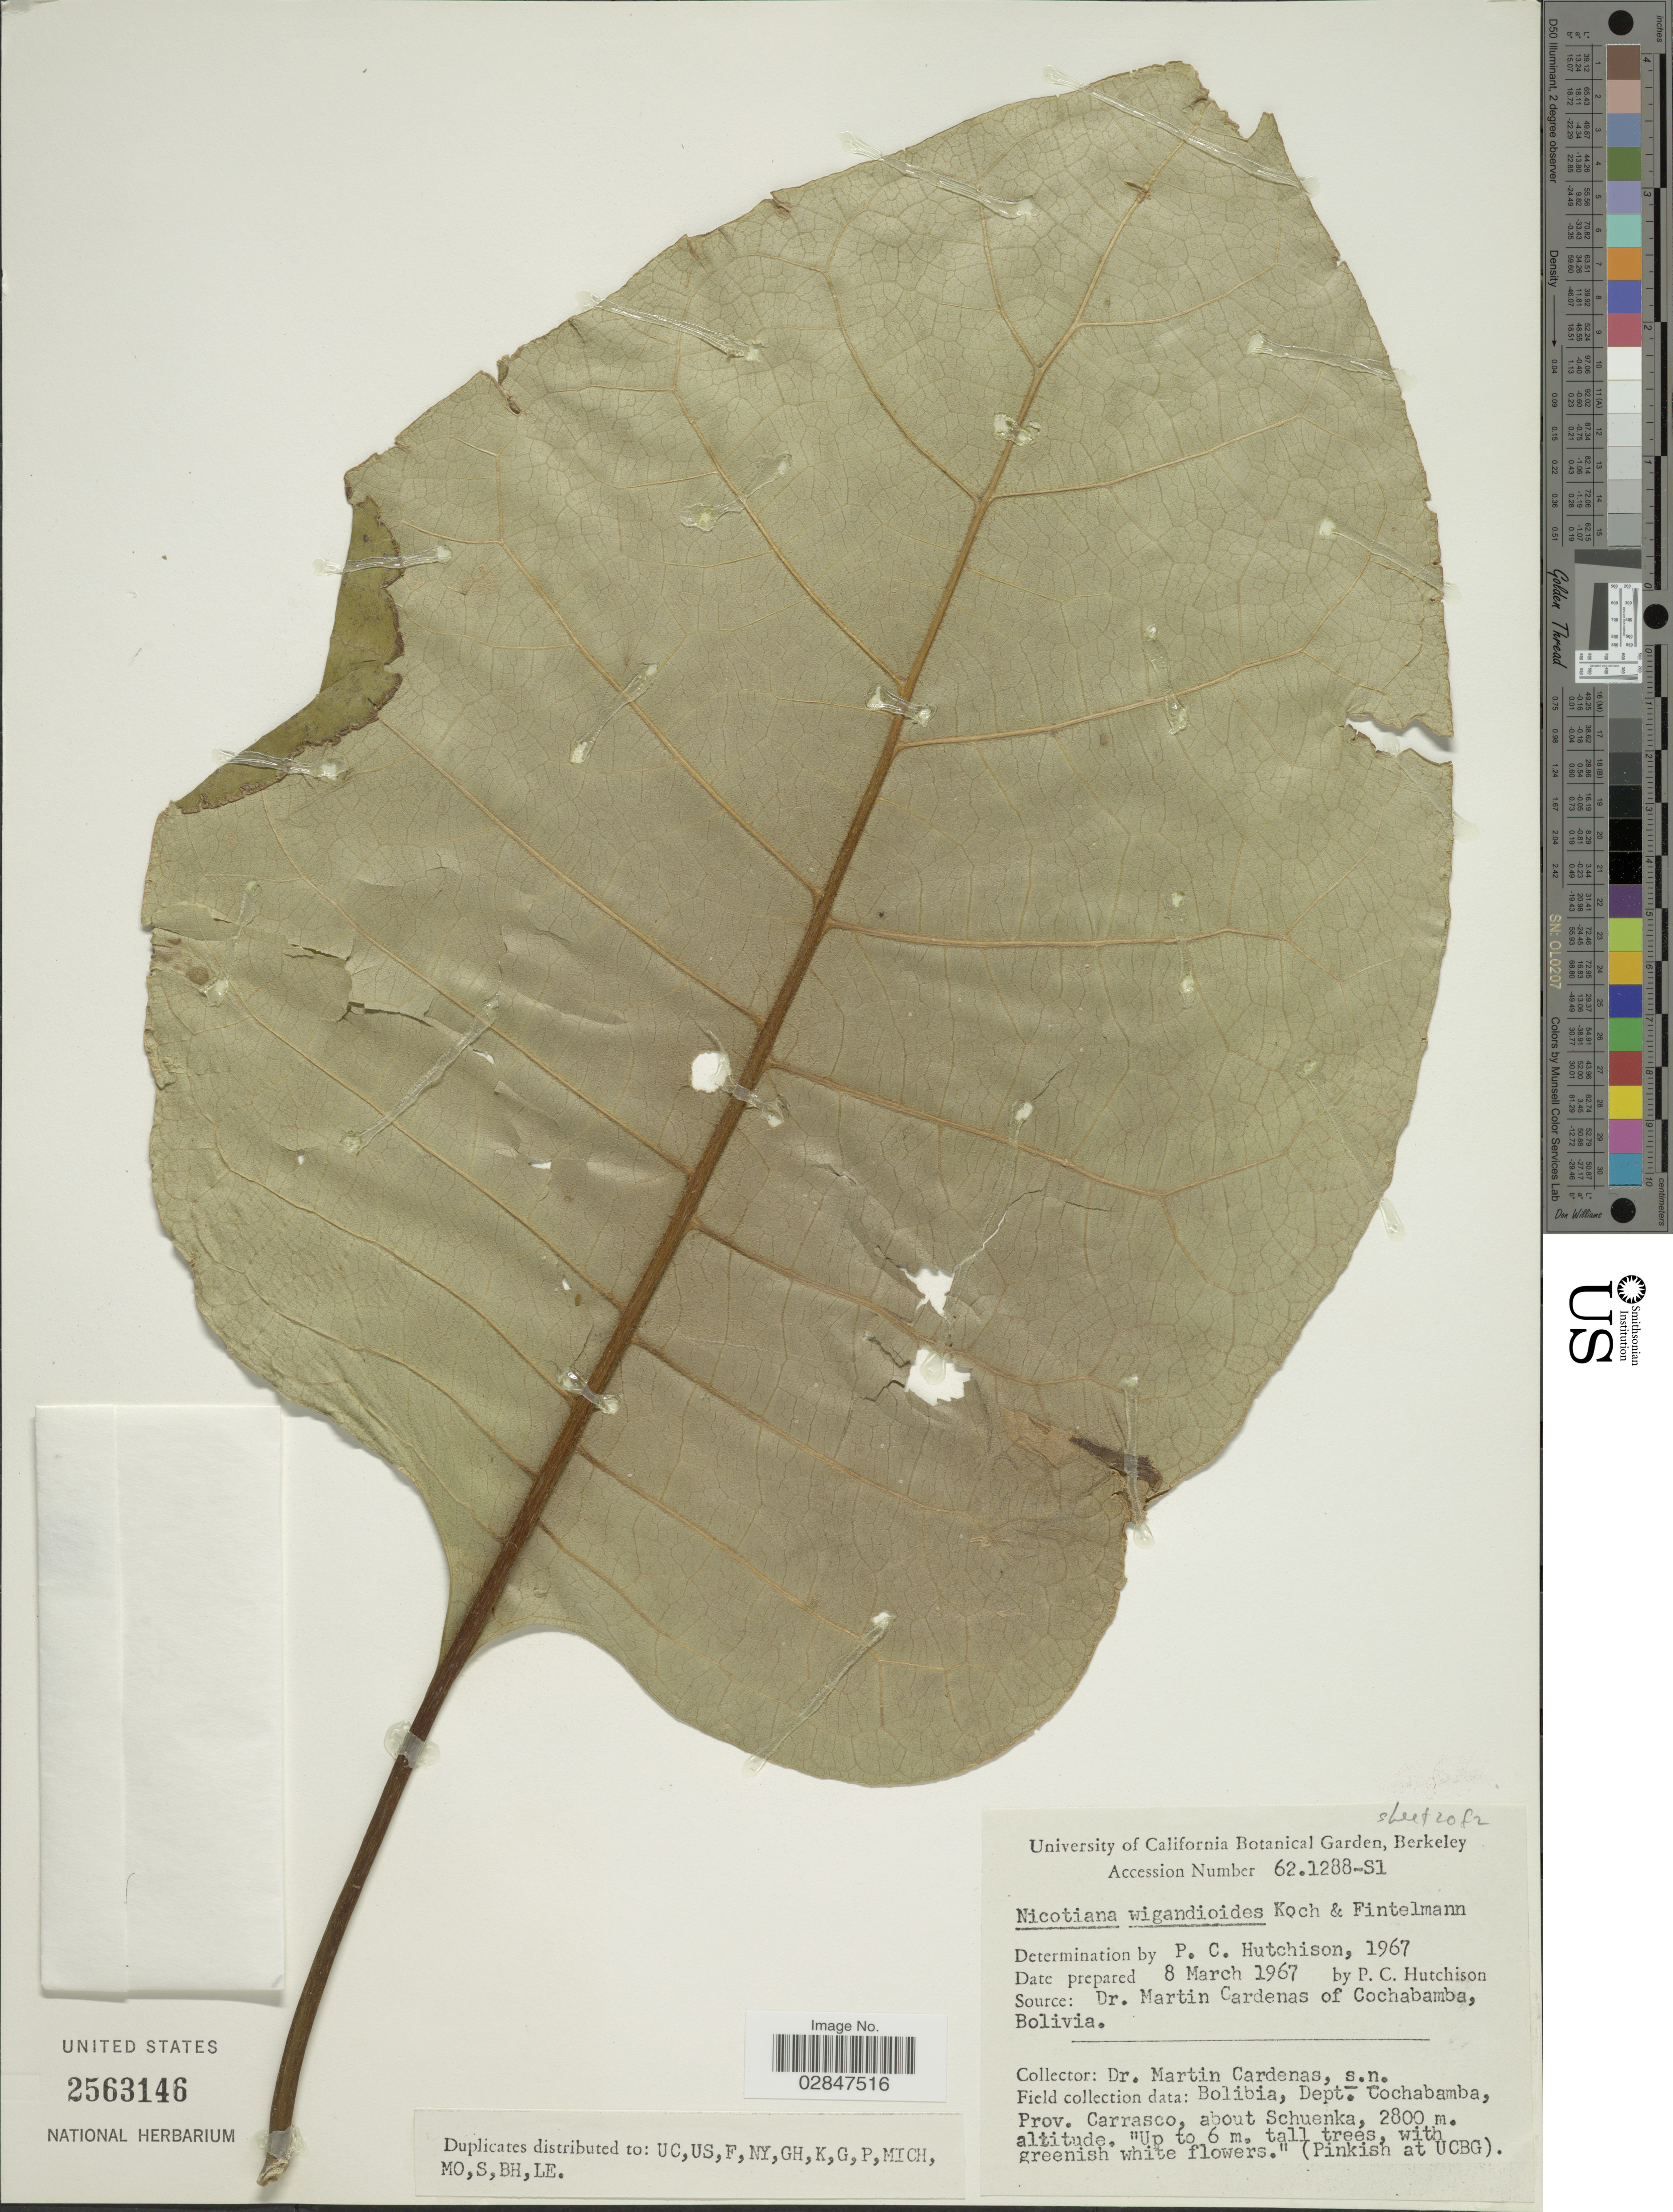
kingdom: Plantae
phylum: Tracheophyta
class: Magnoliopsida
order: Solanales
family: Solanaceae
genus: Nicotiana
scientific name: Nicotiana wigandioides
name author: K. Koch & Fintelm.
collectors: P. C. Hutchison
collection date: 1967-03-08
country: United States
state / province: California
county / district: Alameda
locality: University of California Botanical Garden, Berkeley.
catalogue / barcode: US 2563146